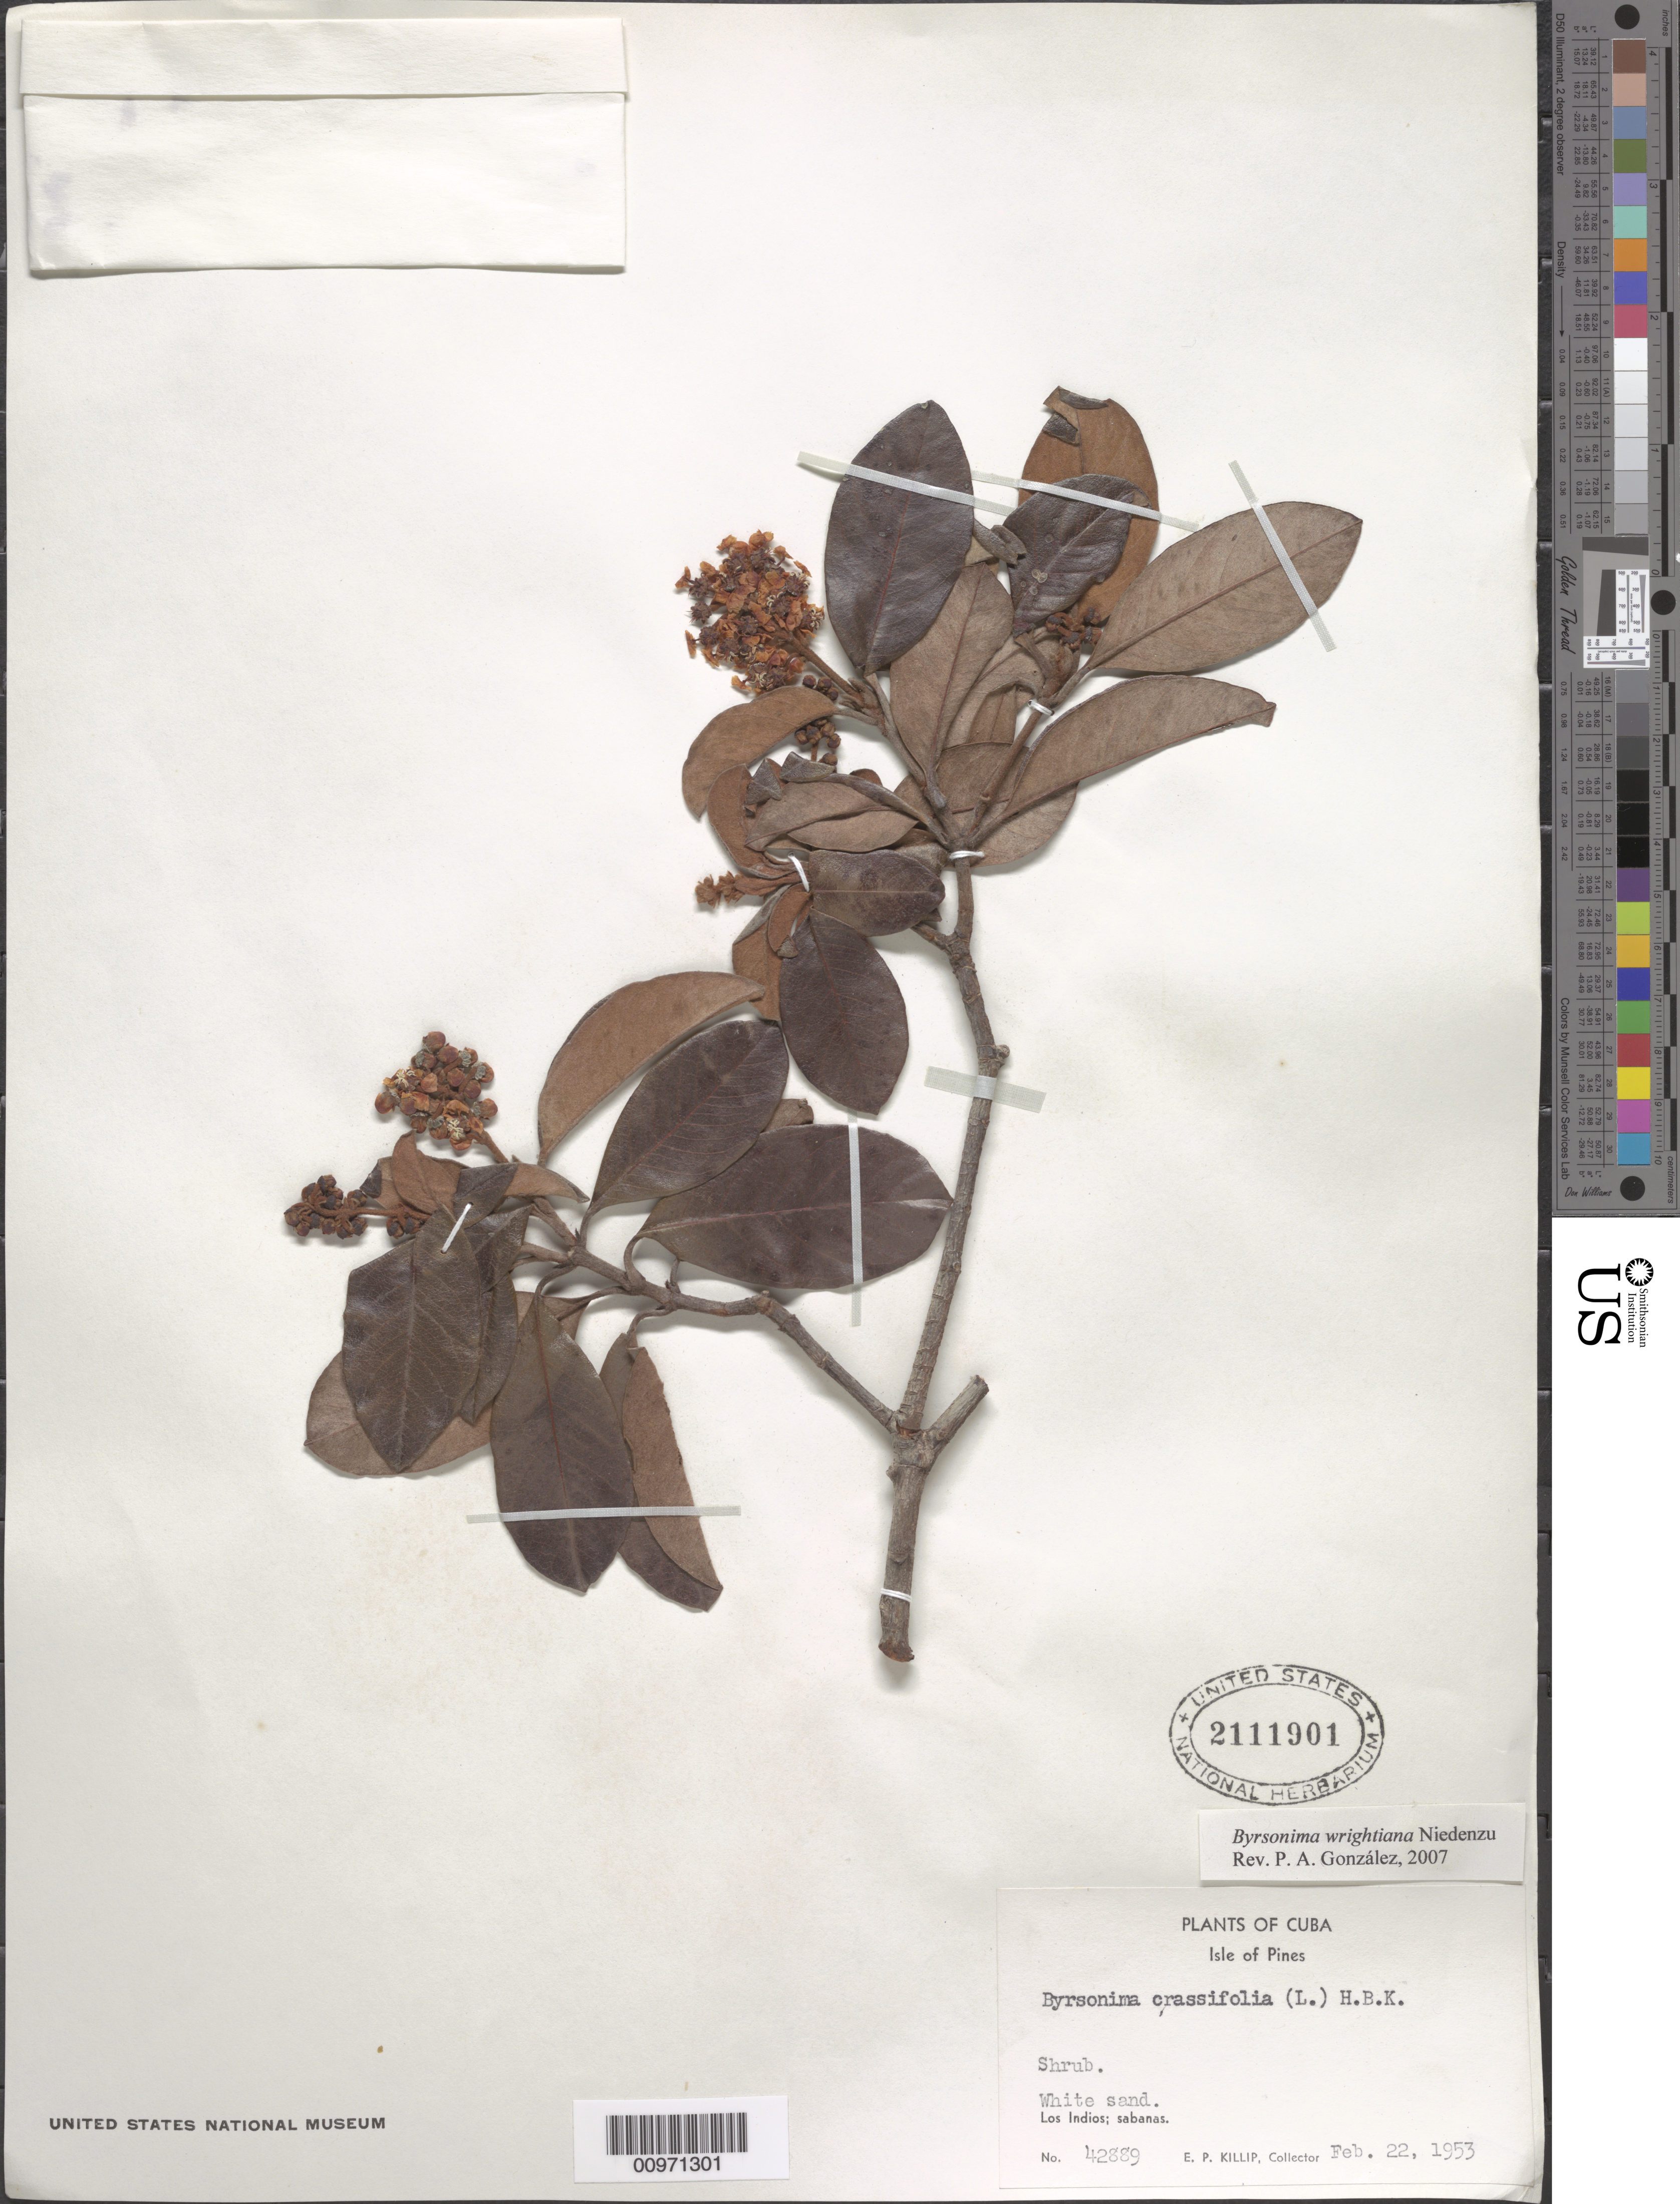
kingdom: Plantae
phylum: Tracheophyta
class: Magnoliopsida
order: Malpighiales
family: Malpighiaceae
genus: Byrsonima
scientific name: Byrsonima wrightiana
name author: Nied.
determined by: González, P. A.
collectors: E. P. Killip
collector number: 42889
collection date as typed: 22 Feb 1953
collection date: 1953-02-22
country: Cuba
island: Isla de la Juventud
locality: Los Indios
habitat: Sabanas, white sand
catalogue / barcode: US 2111901